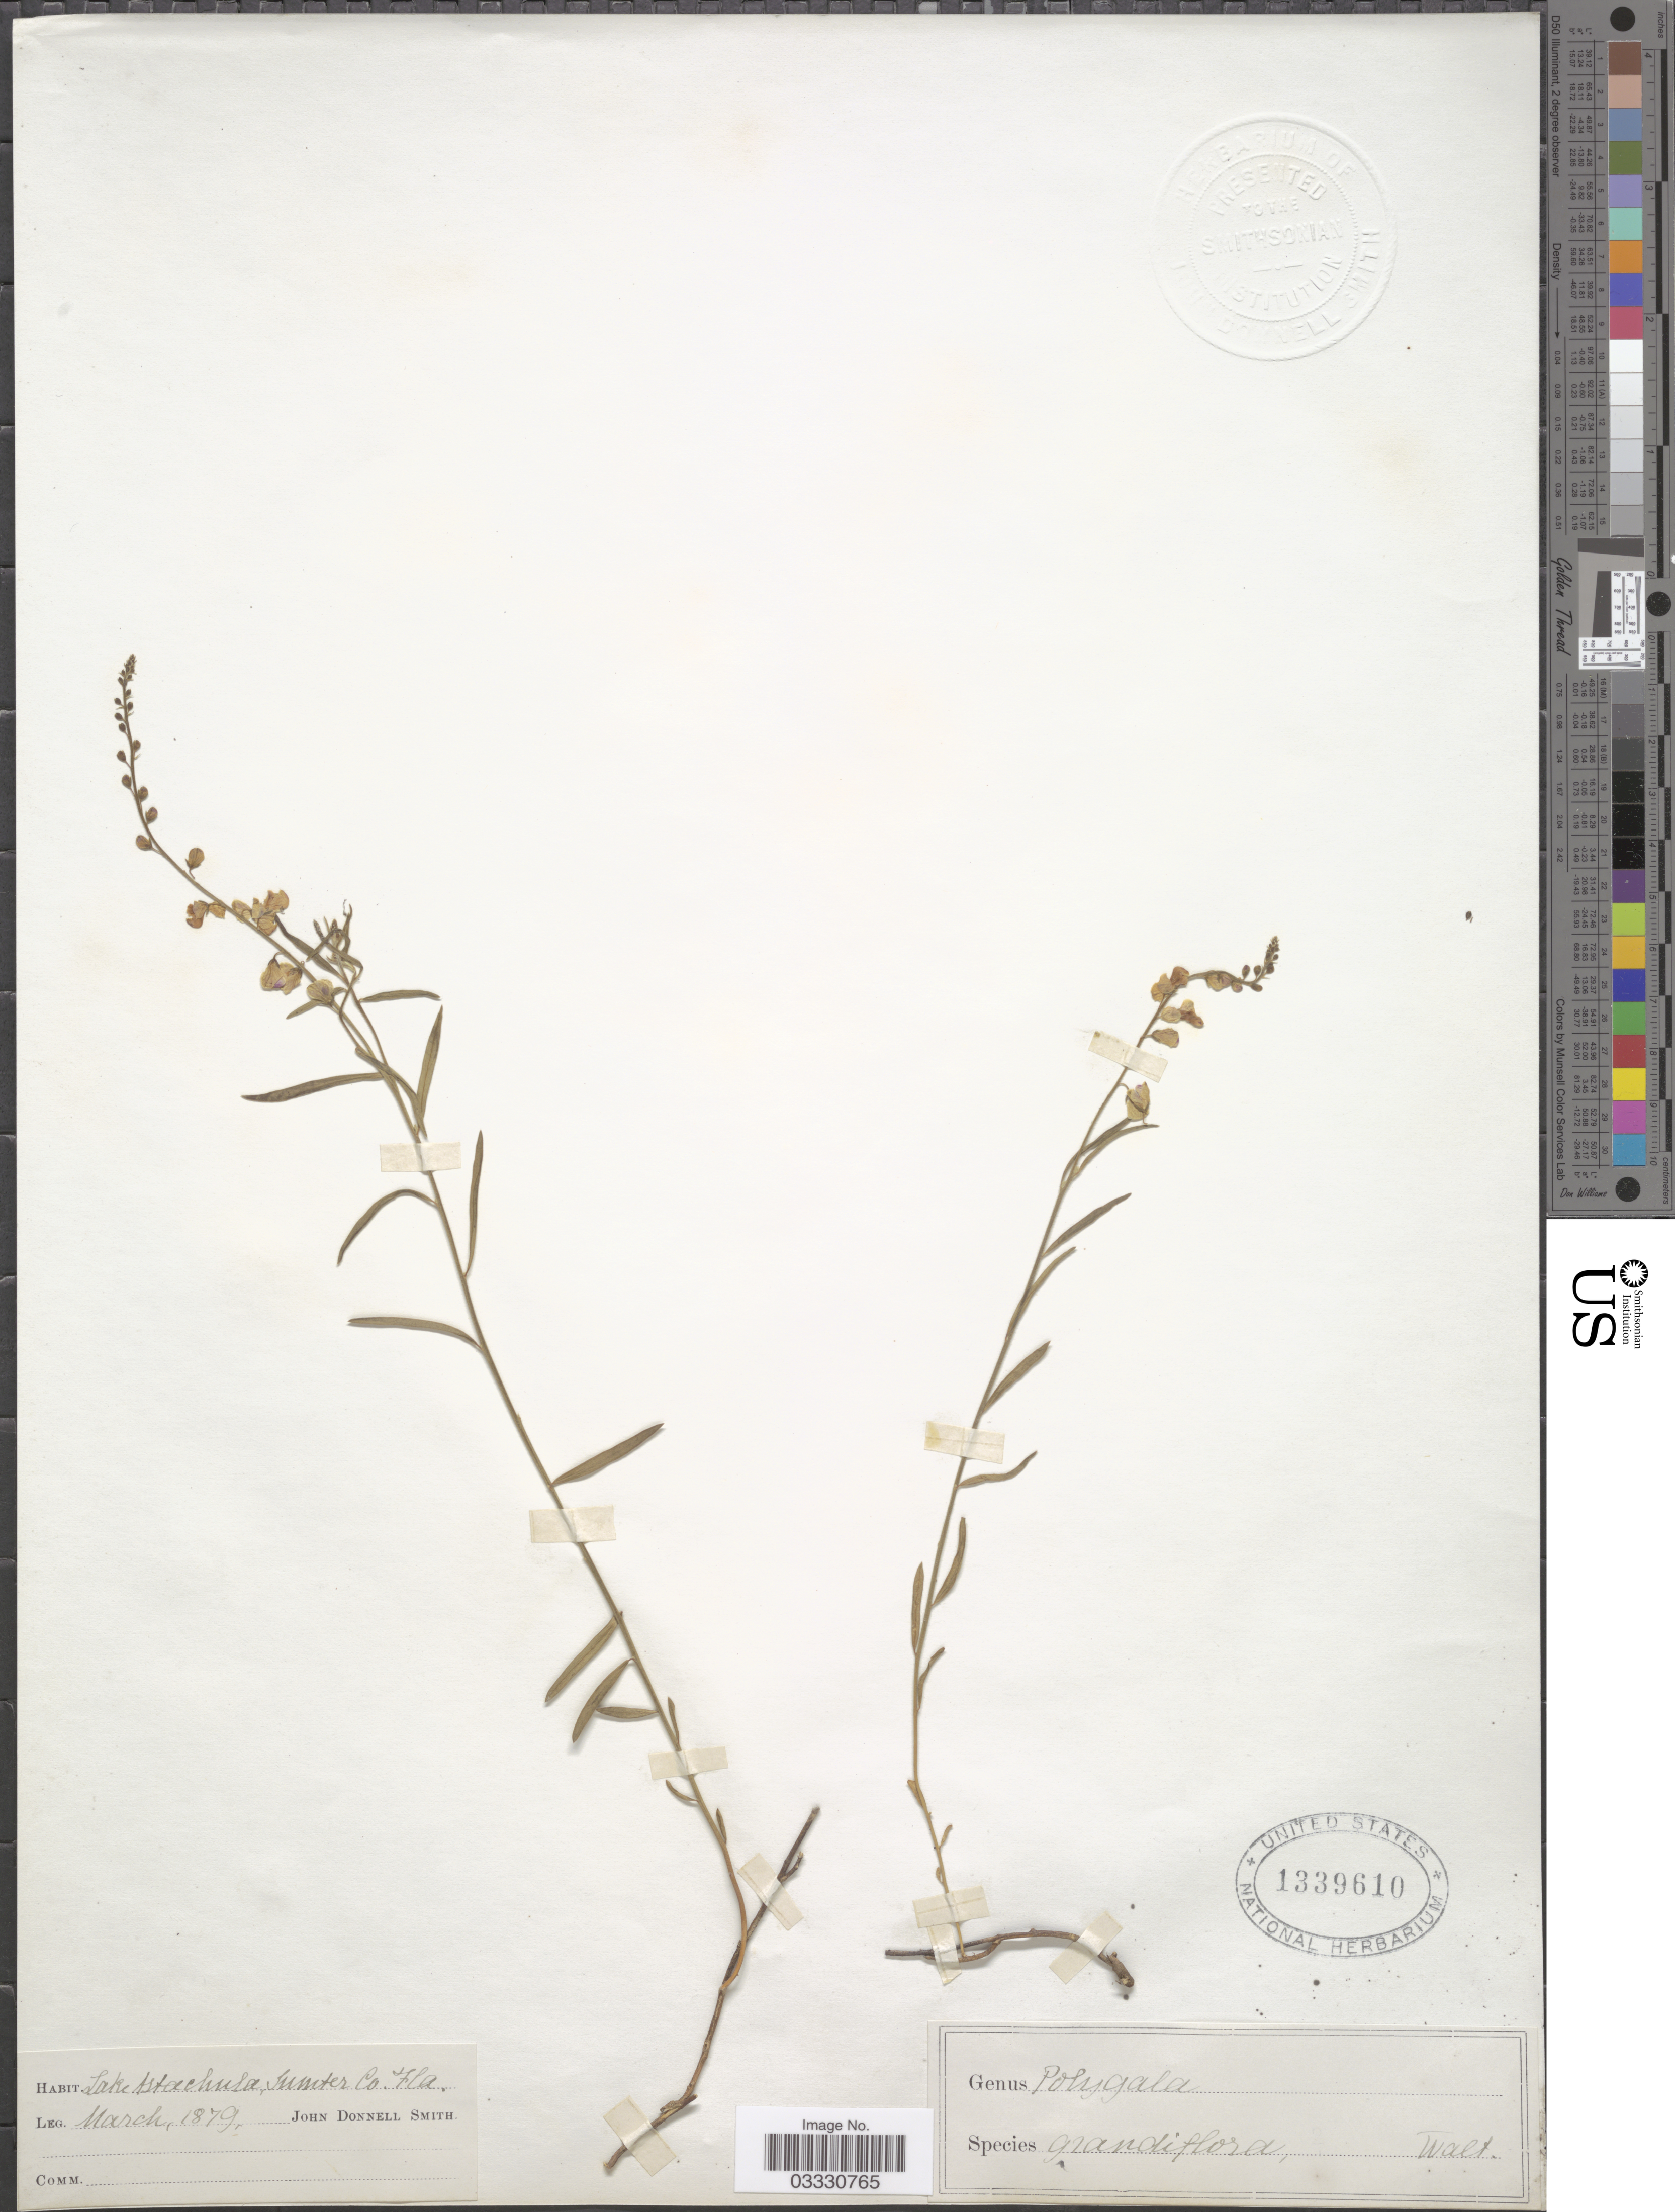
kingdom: Plantae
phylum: Tracheophyta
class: Magnoliopsida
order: Fabales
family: Polygalaceae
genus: Asemeia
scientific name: Asemeia grandiflora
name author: (Walter) Small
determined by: Strong, Mark T., (BOT), Smithsonian Institution - National Museum of Natural History (UNITED STATES)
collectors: J. Donnell Smith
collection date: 1879-03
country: United States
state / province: Florida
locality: Lake Astachula, Sumter Co. Fla.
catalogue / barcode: US 1339610